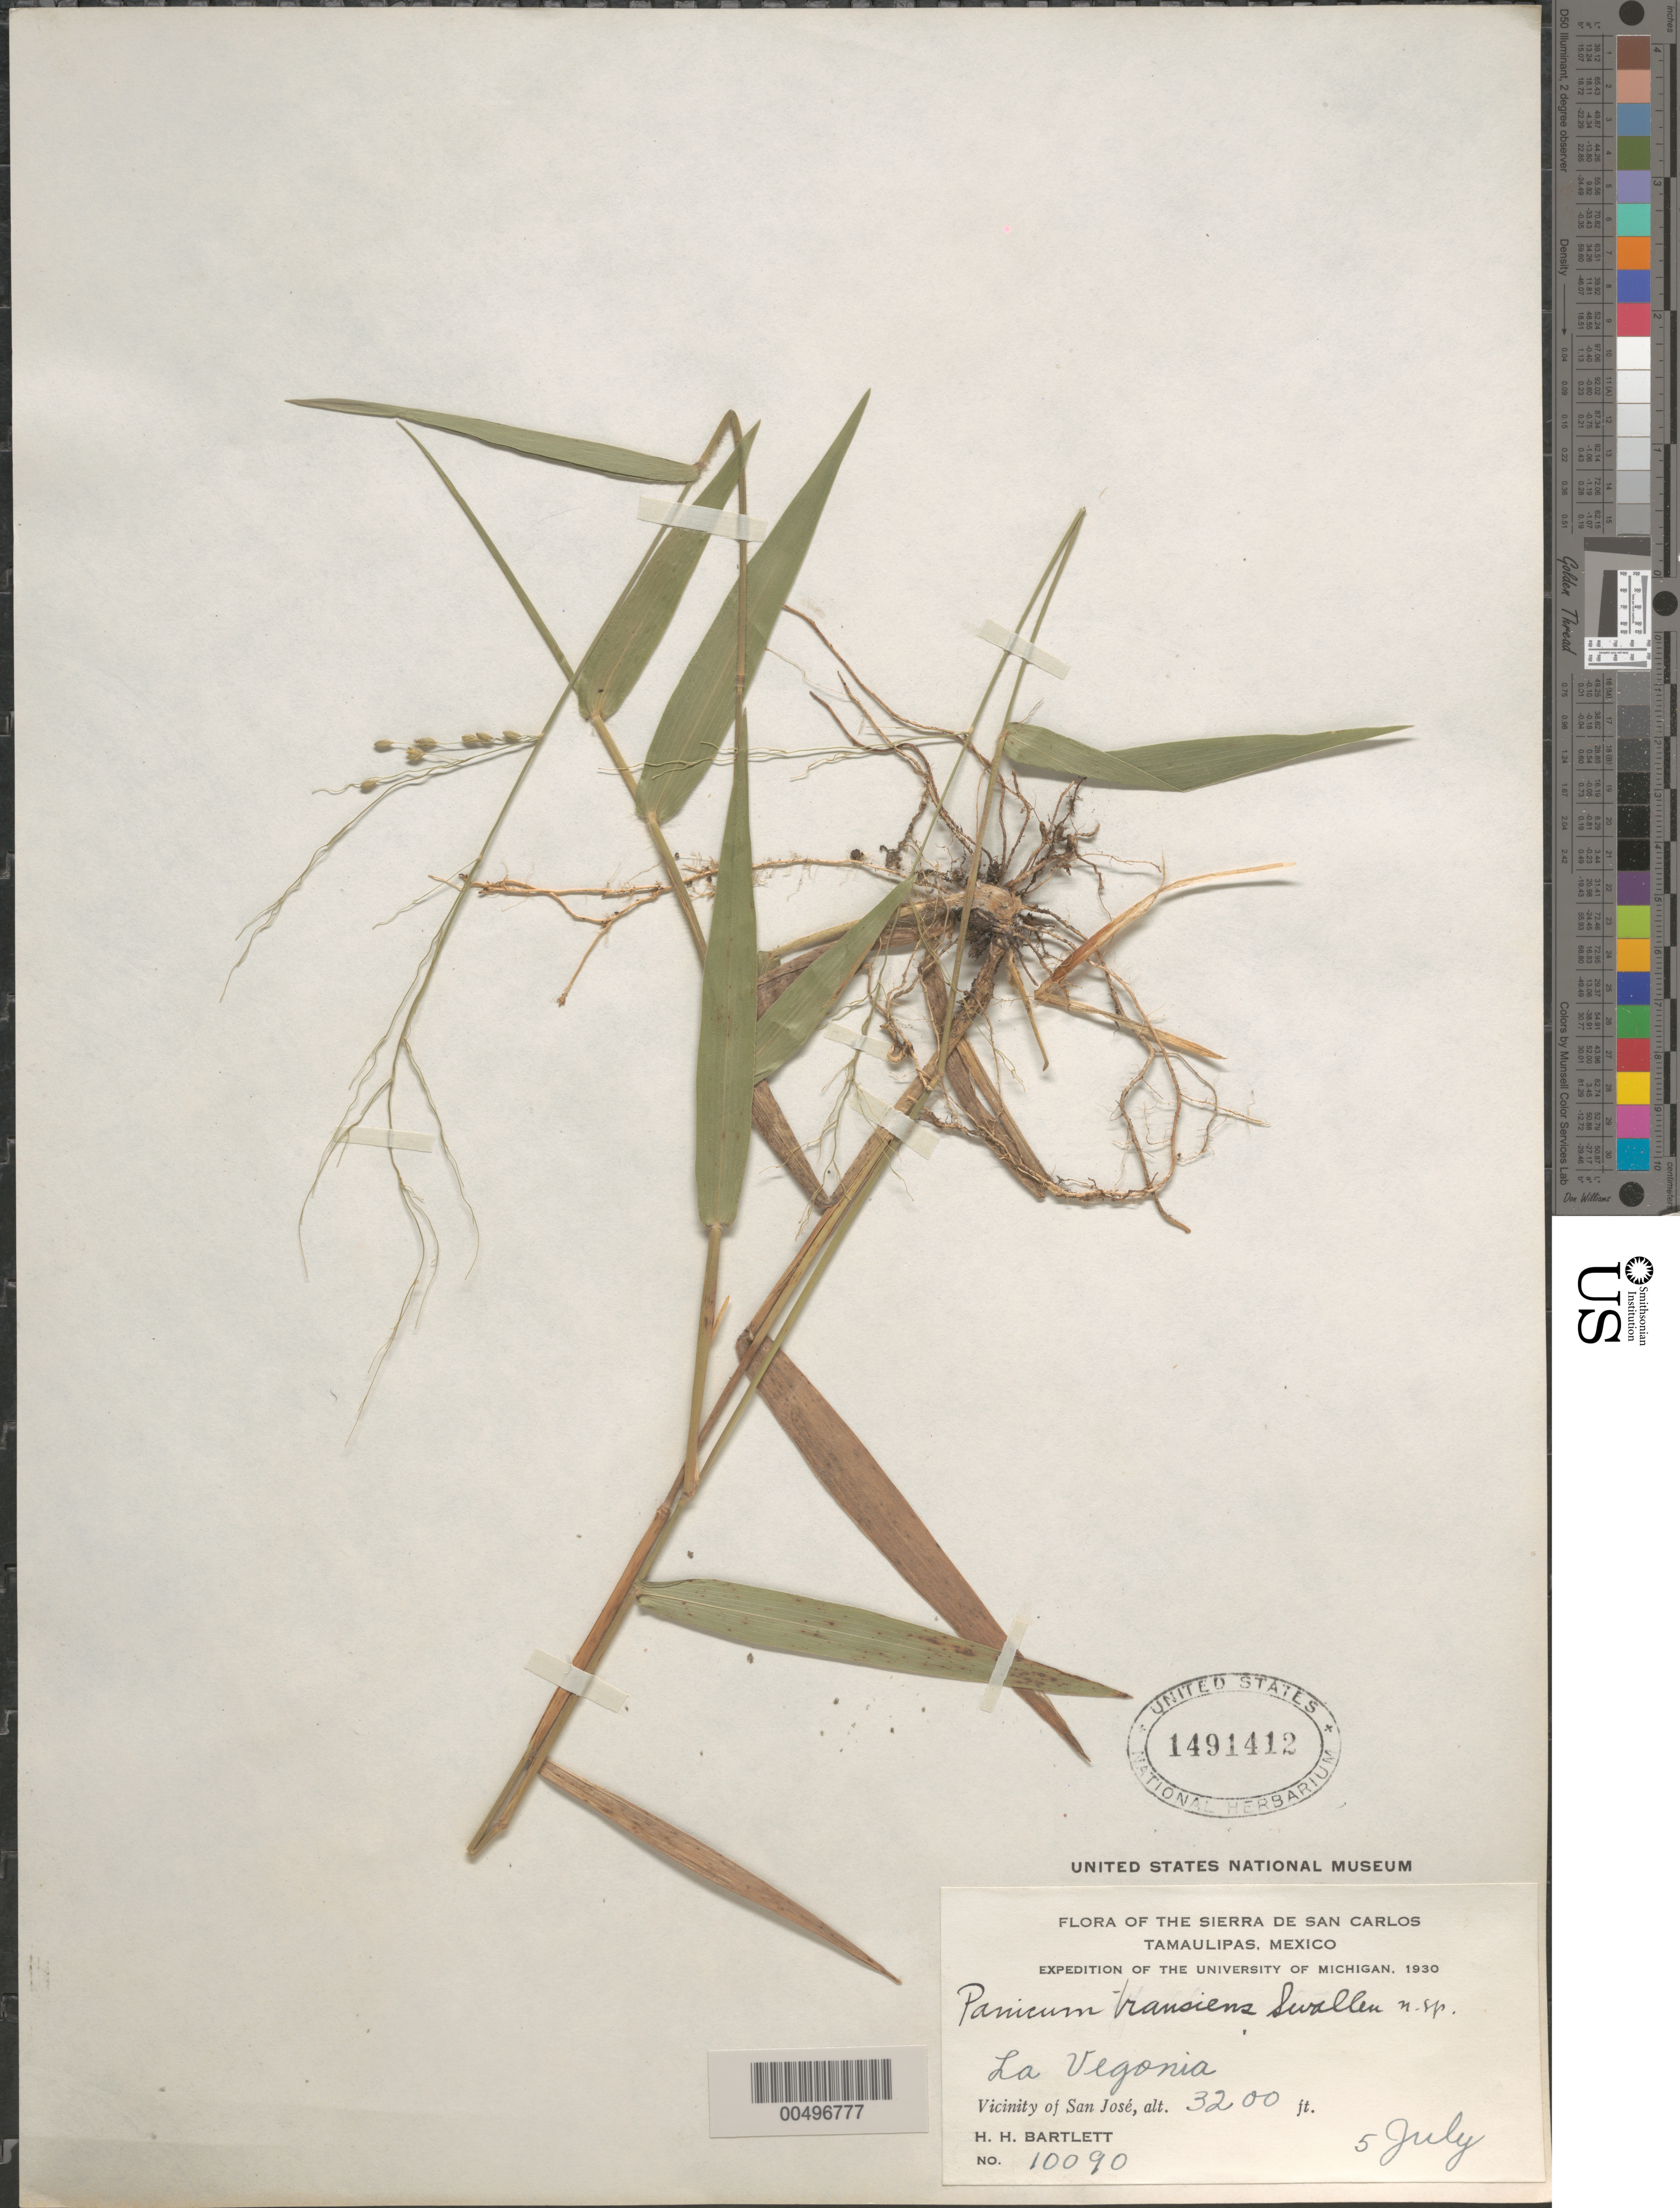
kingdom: Plantae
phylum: Tracheophyta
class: Liliopsida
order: Poales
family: Poaceae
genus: Panicum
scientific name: Panicum transiens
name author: Swallen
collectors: H. H. Bartlett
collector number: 10090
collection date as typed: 5 Jul 1930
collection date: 1930-07-05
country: Mexico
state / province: Tamaulipas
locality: Sierra de San Carlos, La Vegonia, vicinity of San José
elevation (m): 975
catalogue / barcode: US 1491412